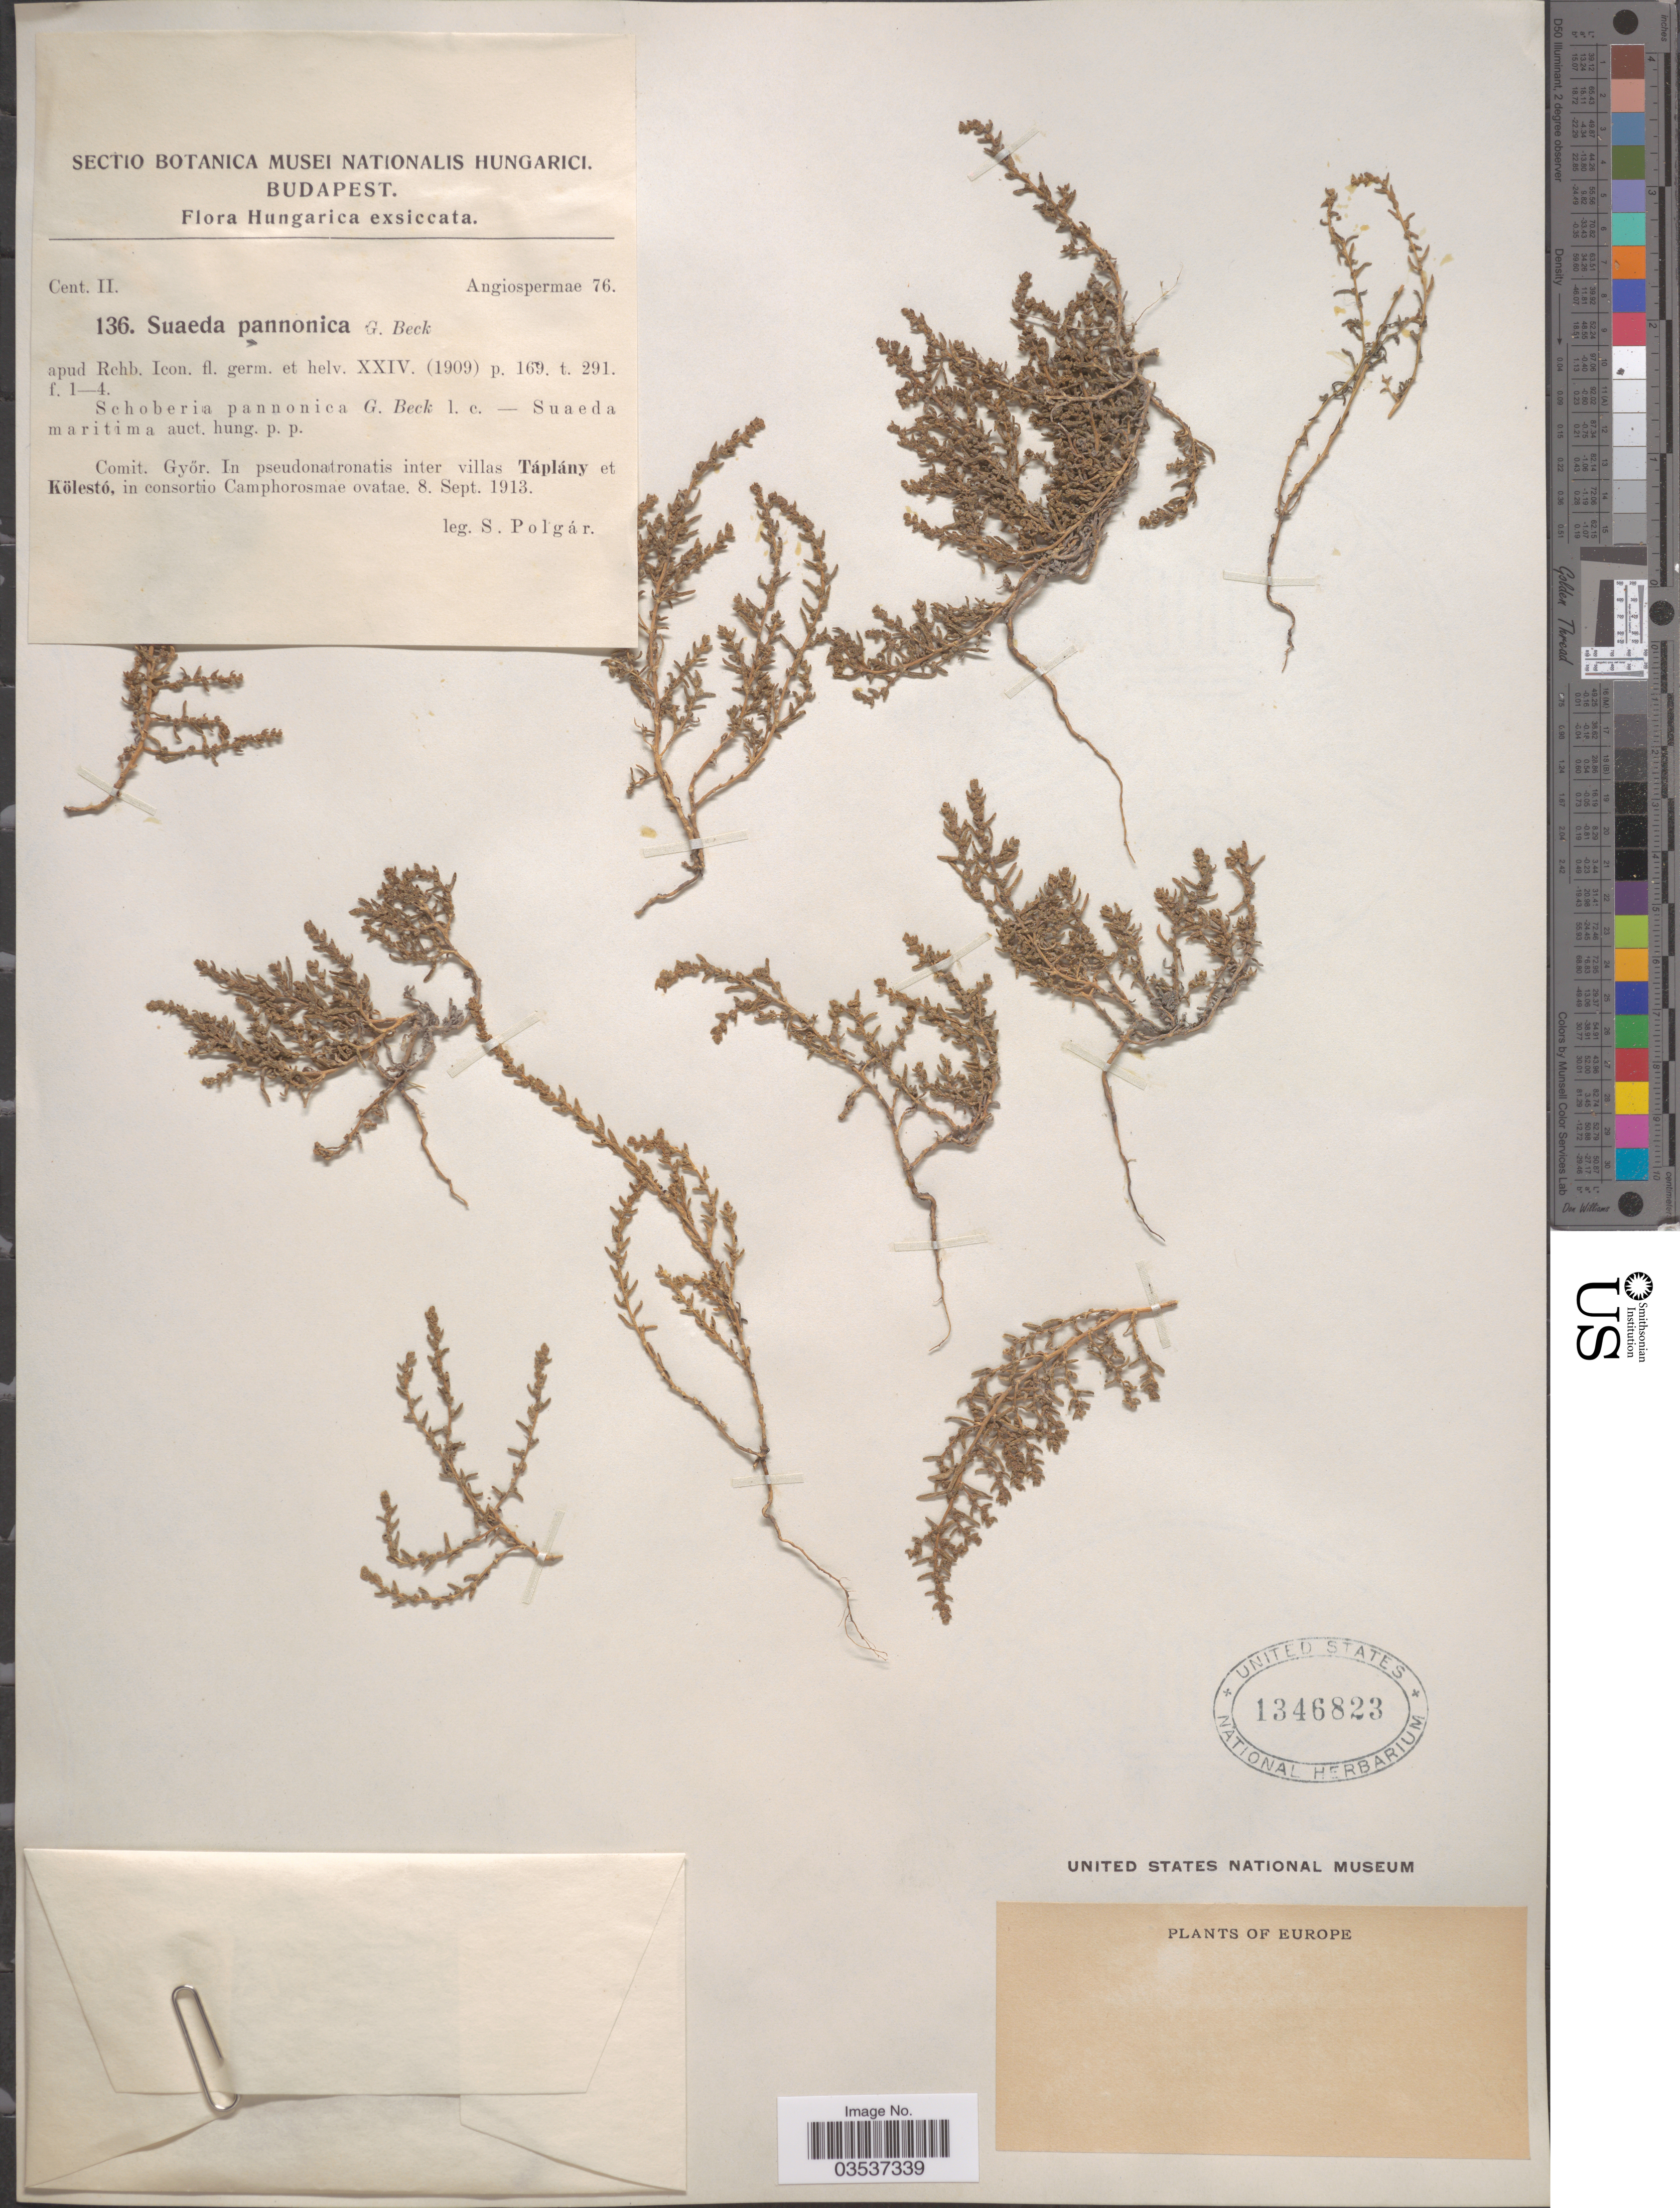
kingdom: Plantae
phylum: Tracheophyta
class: Magnoliopsida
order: Caryophyllales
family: Amaranthaceae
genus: Suaeda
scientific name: Suaeda pannonica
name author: Beck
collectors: S. Polgar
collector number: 136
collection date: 1913-09-08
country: Hungary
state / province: Győr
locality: Comit. Györ. In pseudonatronatis inter villas Táplány et Kölestó.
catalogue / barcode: US 1346823